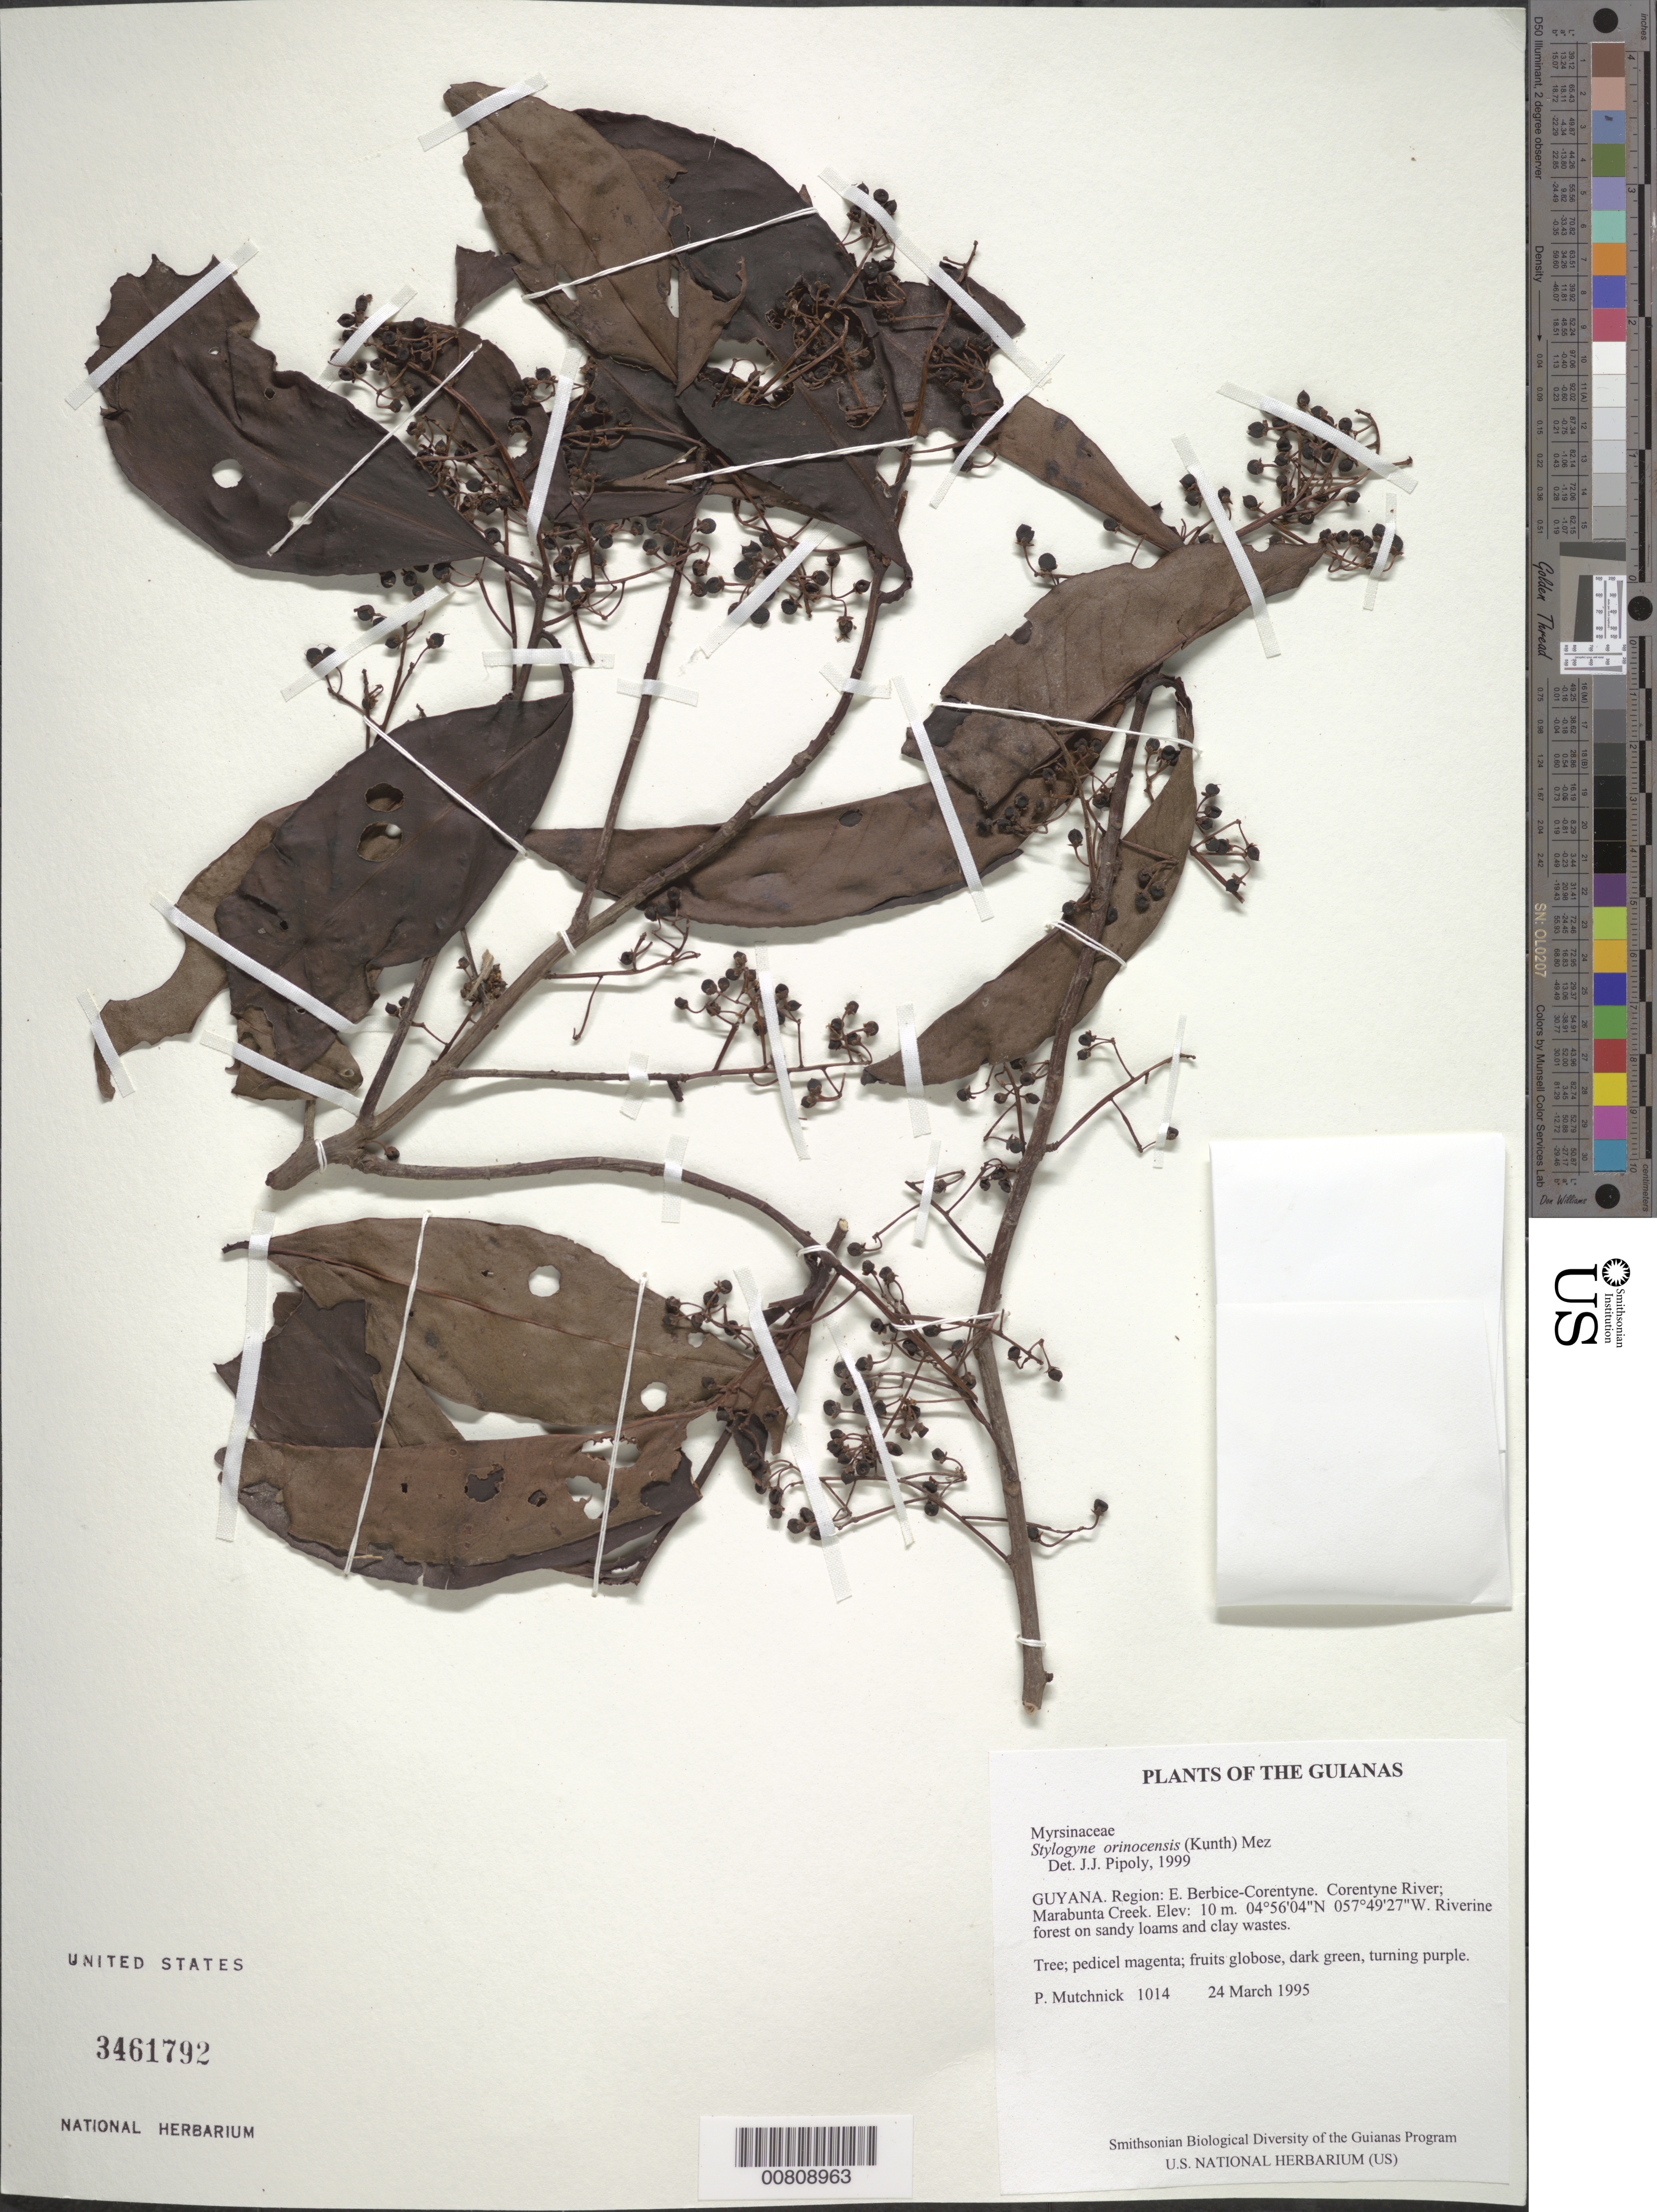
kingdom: Plantae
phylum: Tracheophyta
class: Magnoliopsida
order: Ericales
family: Primulaceae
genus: Stylogyne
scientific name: Stylogyne orinocensis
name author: (Kunth) Mez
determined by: Pipoly, J. J., III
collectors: P. Mutchnick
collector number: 1014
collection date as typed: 24 March 1995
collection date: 1995-03-24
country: Guyana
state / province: E. Berbice-Corentyne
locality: Corentyne River; Marabunta Creek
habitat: Riverine forest on sandy loams and clay wastes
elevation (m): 10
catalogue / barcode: US 3461792